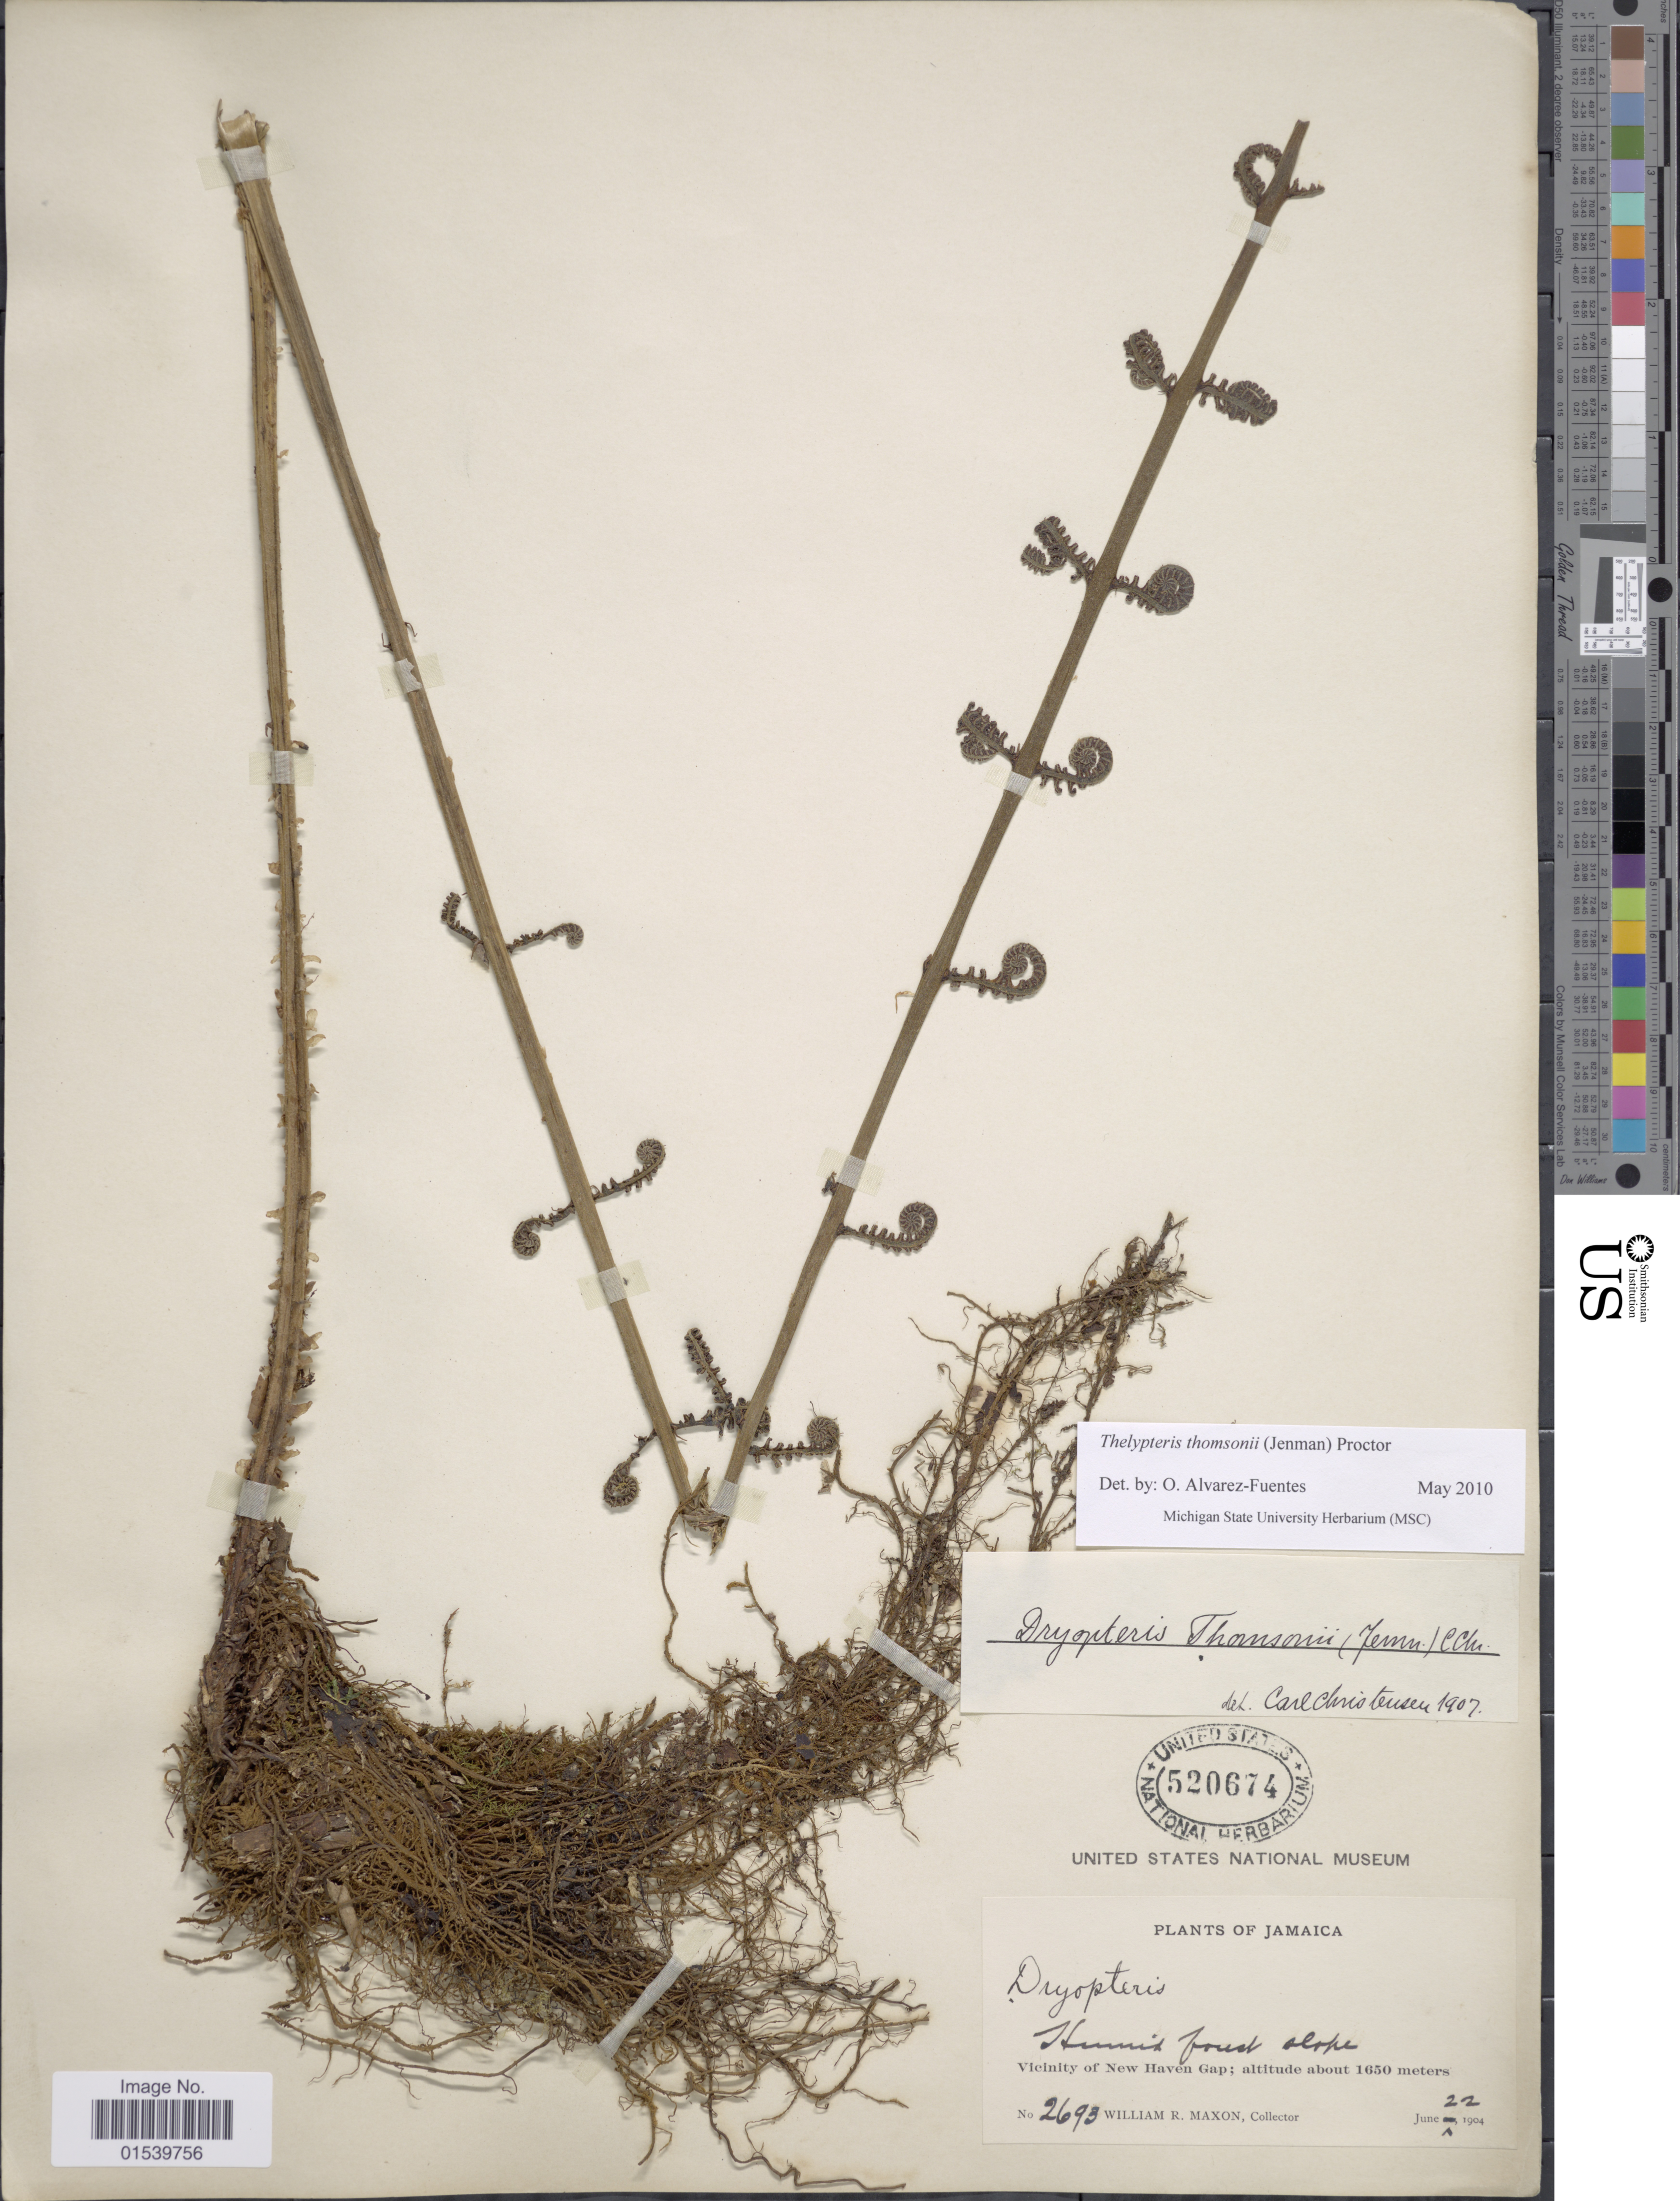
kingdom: Plantae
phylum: Tracheophyta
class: Polypodiopsida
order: Polypodiales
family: Thelypteridaceae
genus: Amauropelta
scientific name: Amauropelta thomsonii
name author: (Jenman) Pic. Serm.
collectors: W. R. Maxon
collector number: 2693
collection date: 1904-06-22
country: Jamaica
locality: Humid forest slope, Vicinity of New Haven Gap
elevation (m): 1650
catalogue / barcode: US 520674